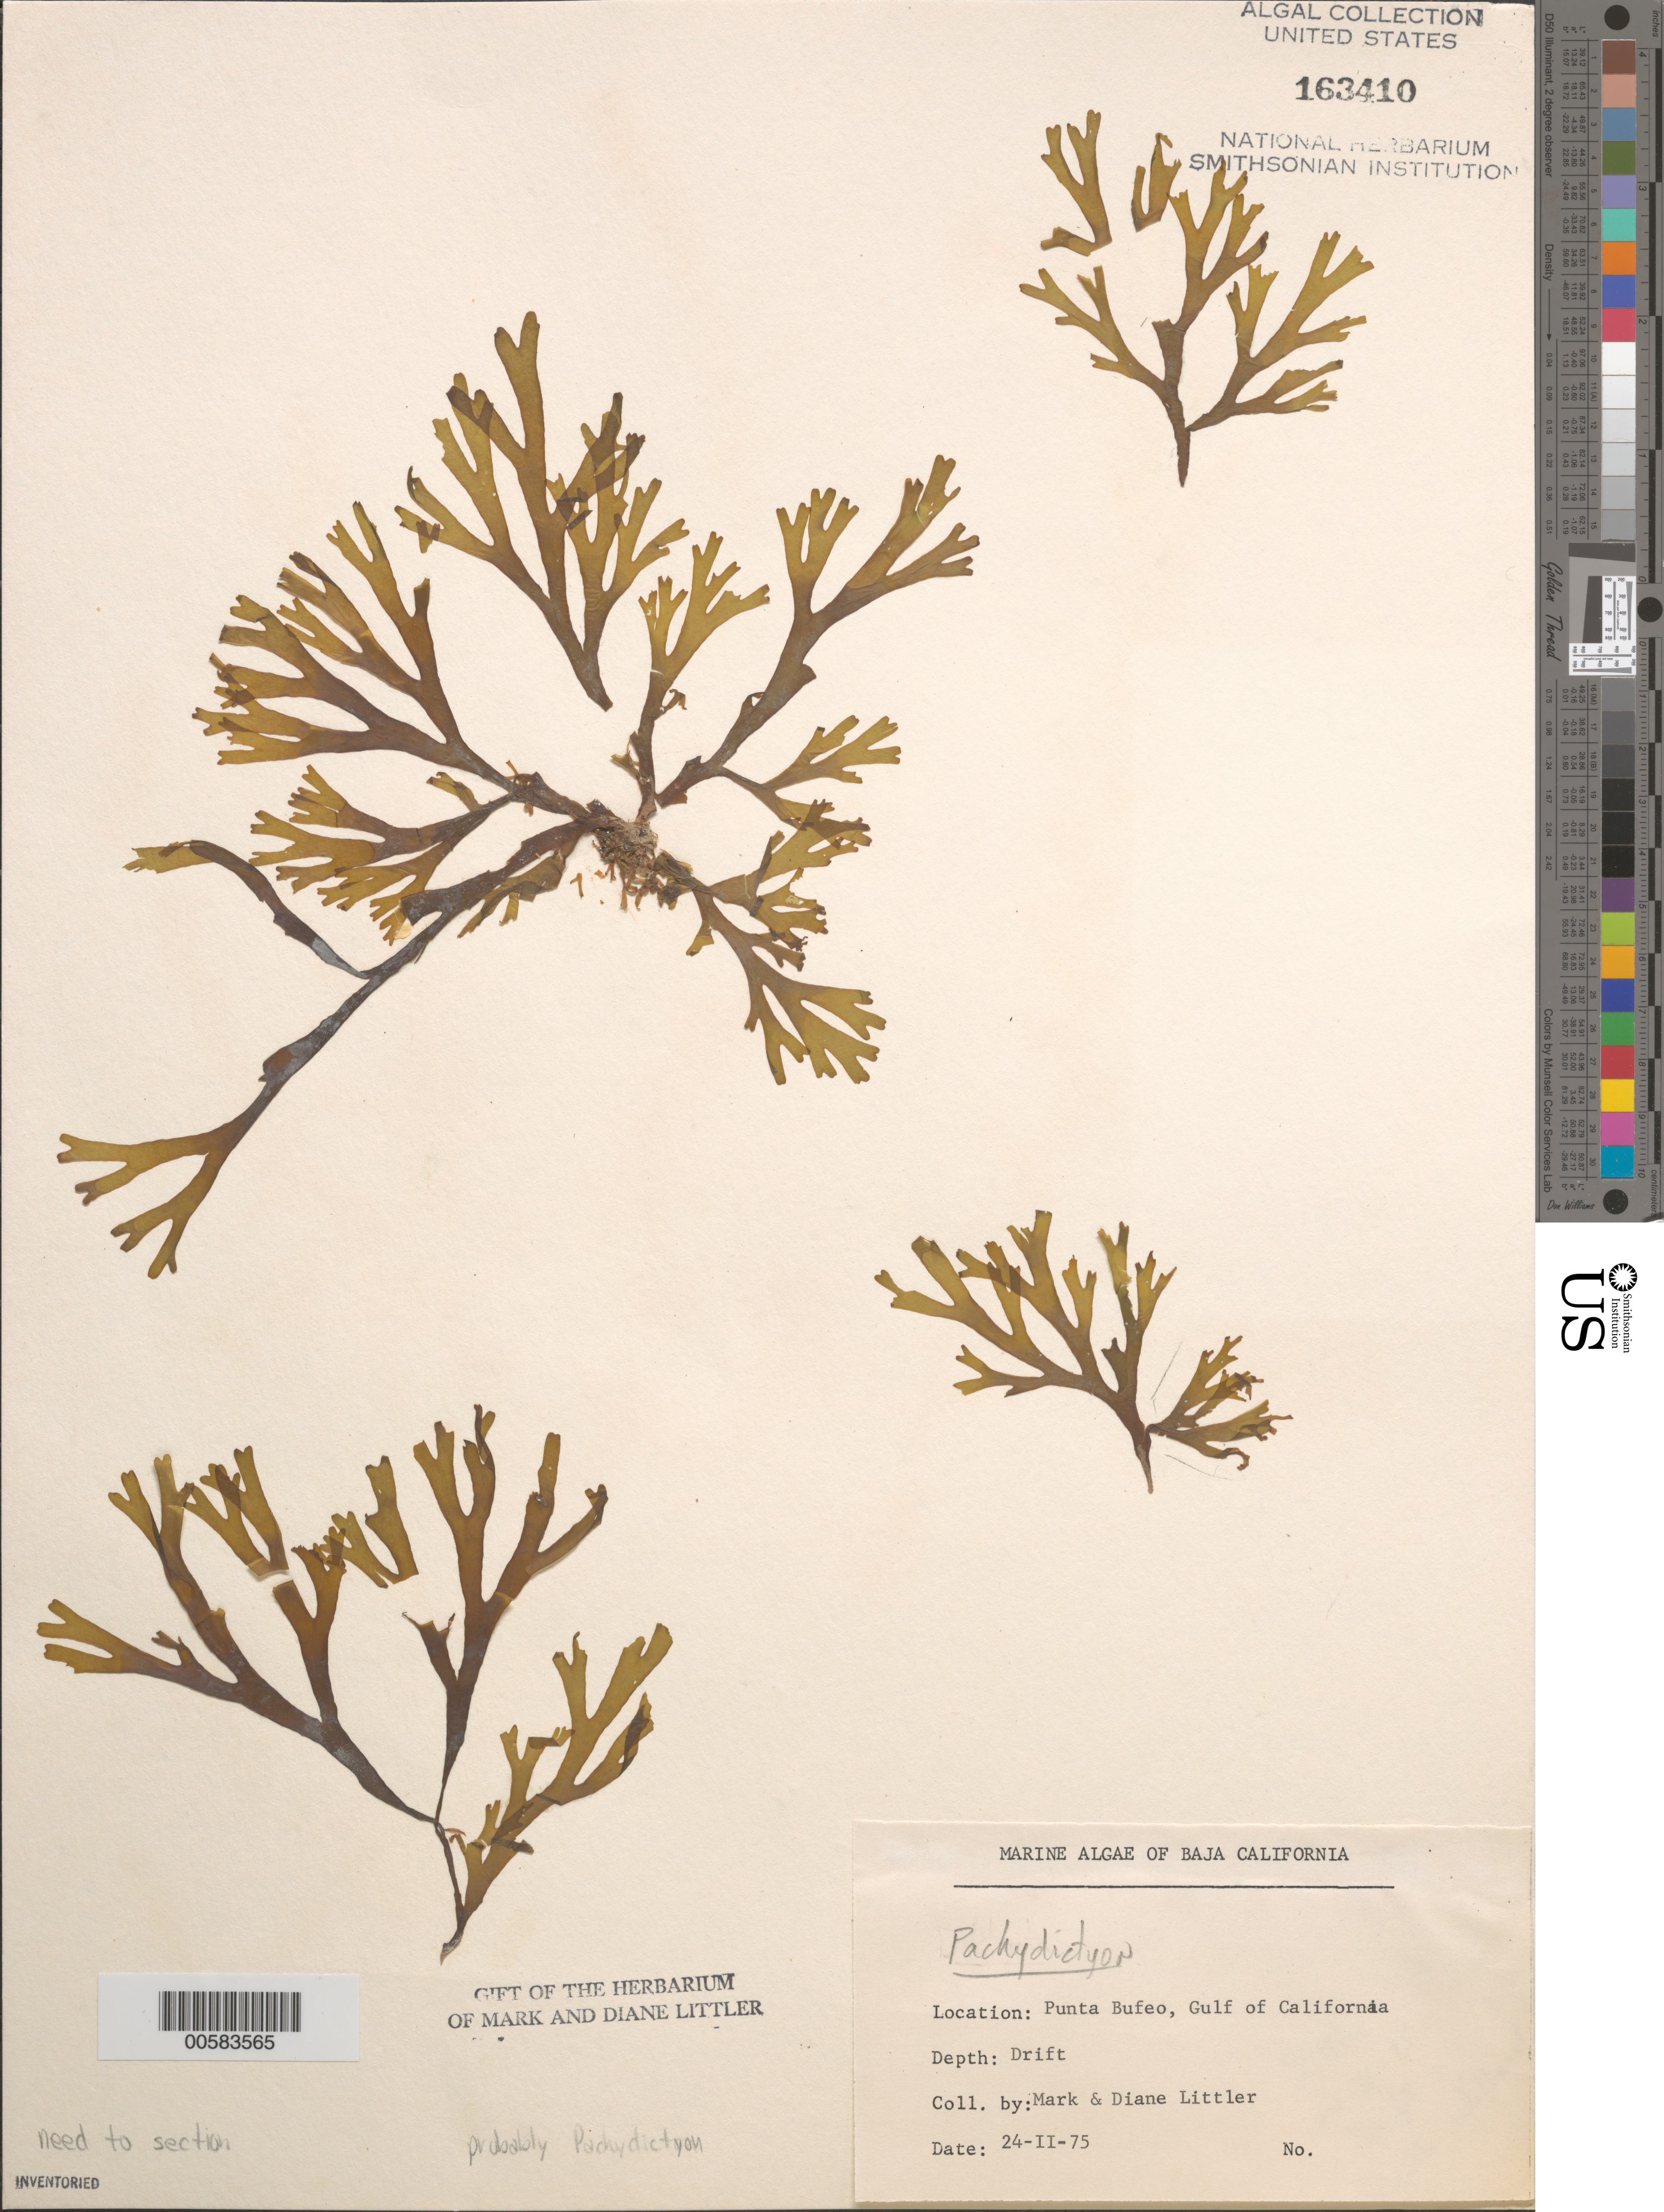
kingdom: Chromista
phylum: Ochrophyta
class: Phaeophyceae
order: Dictyotales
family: Dictyotaceae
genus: Dictyota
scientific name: Dictyota sp.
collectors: M. M. Littler & D. S. Littler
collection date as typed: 24 Feb 1975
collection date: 1975-02-24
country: Mexico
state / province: Baja California Norte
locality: Punta Bufeo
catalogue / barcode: US 163410